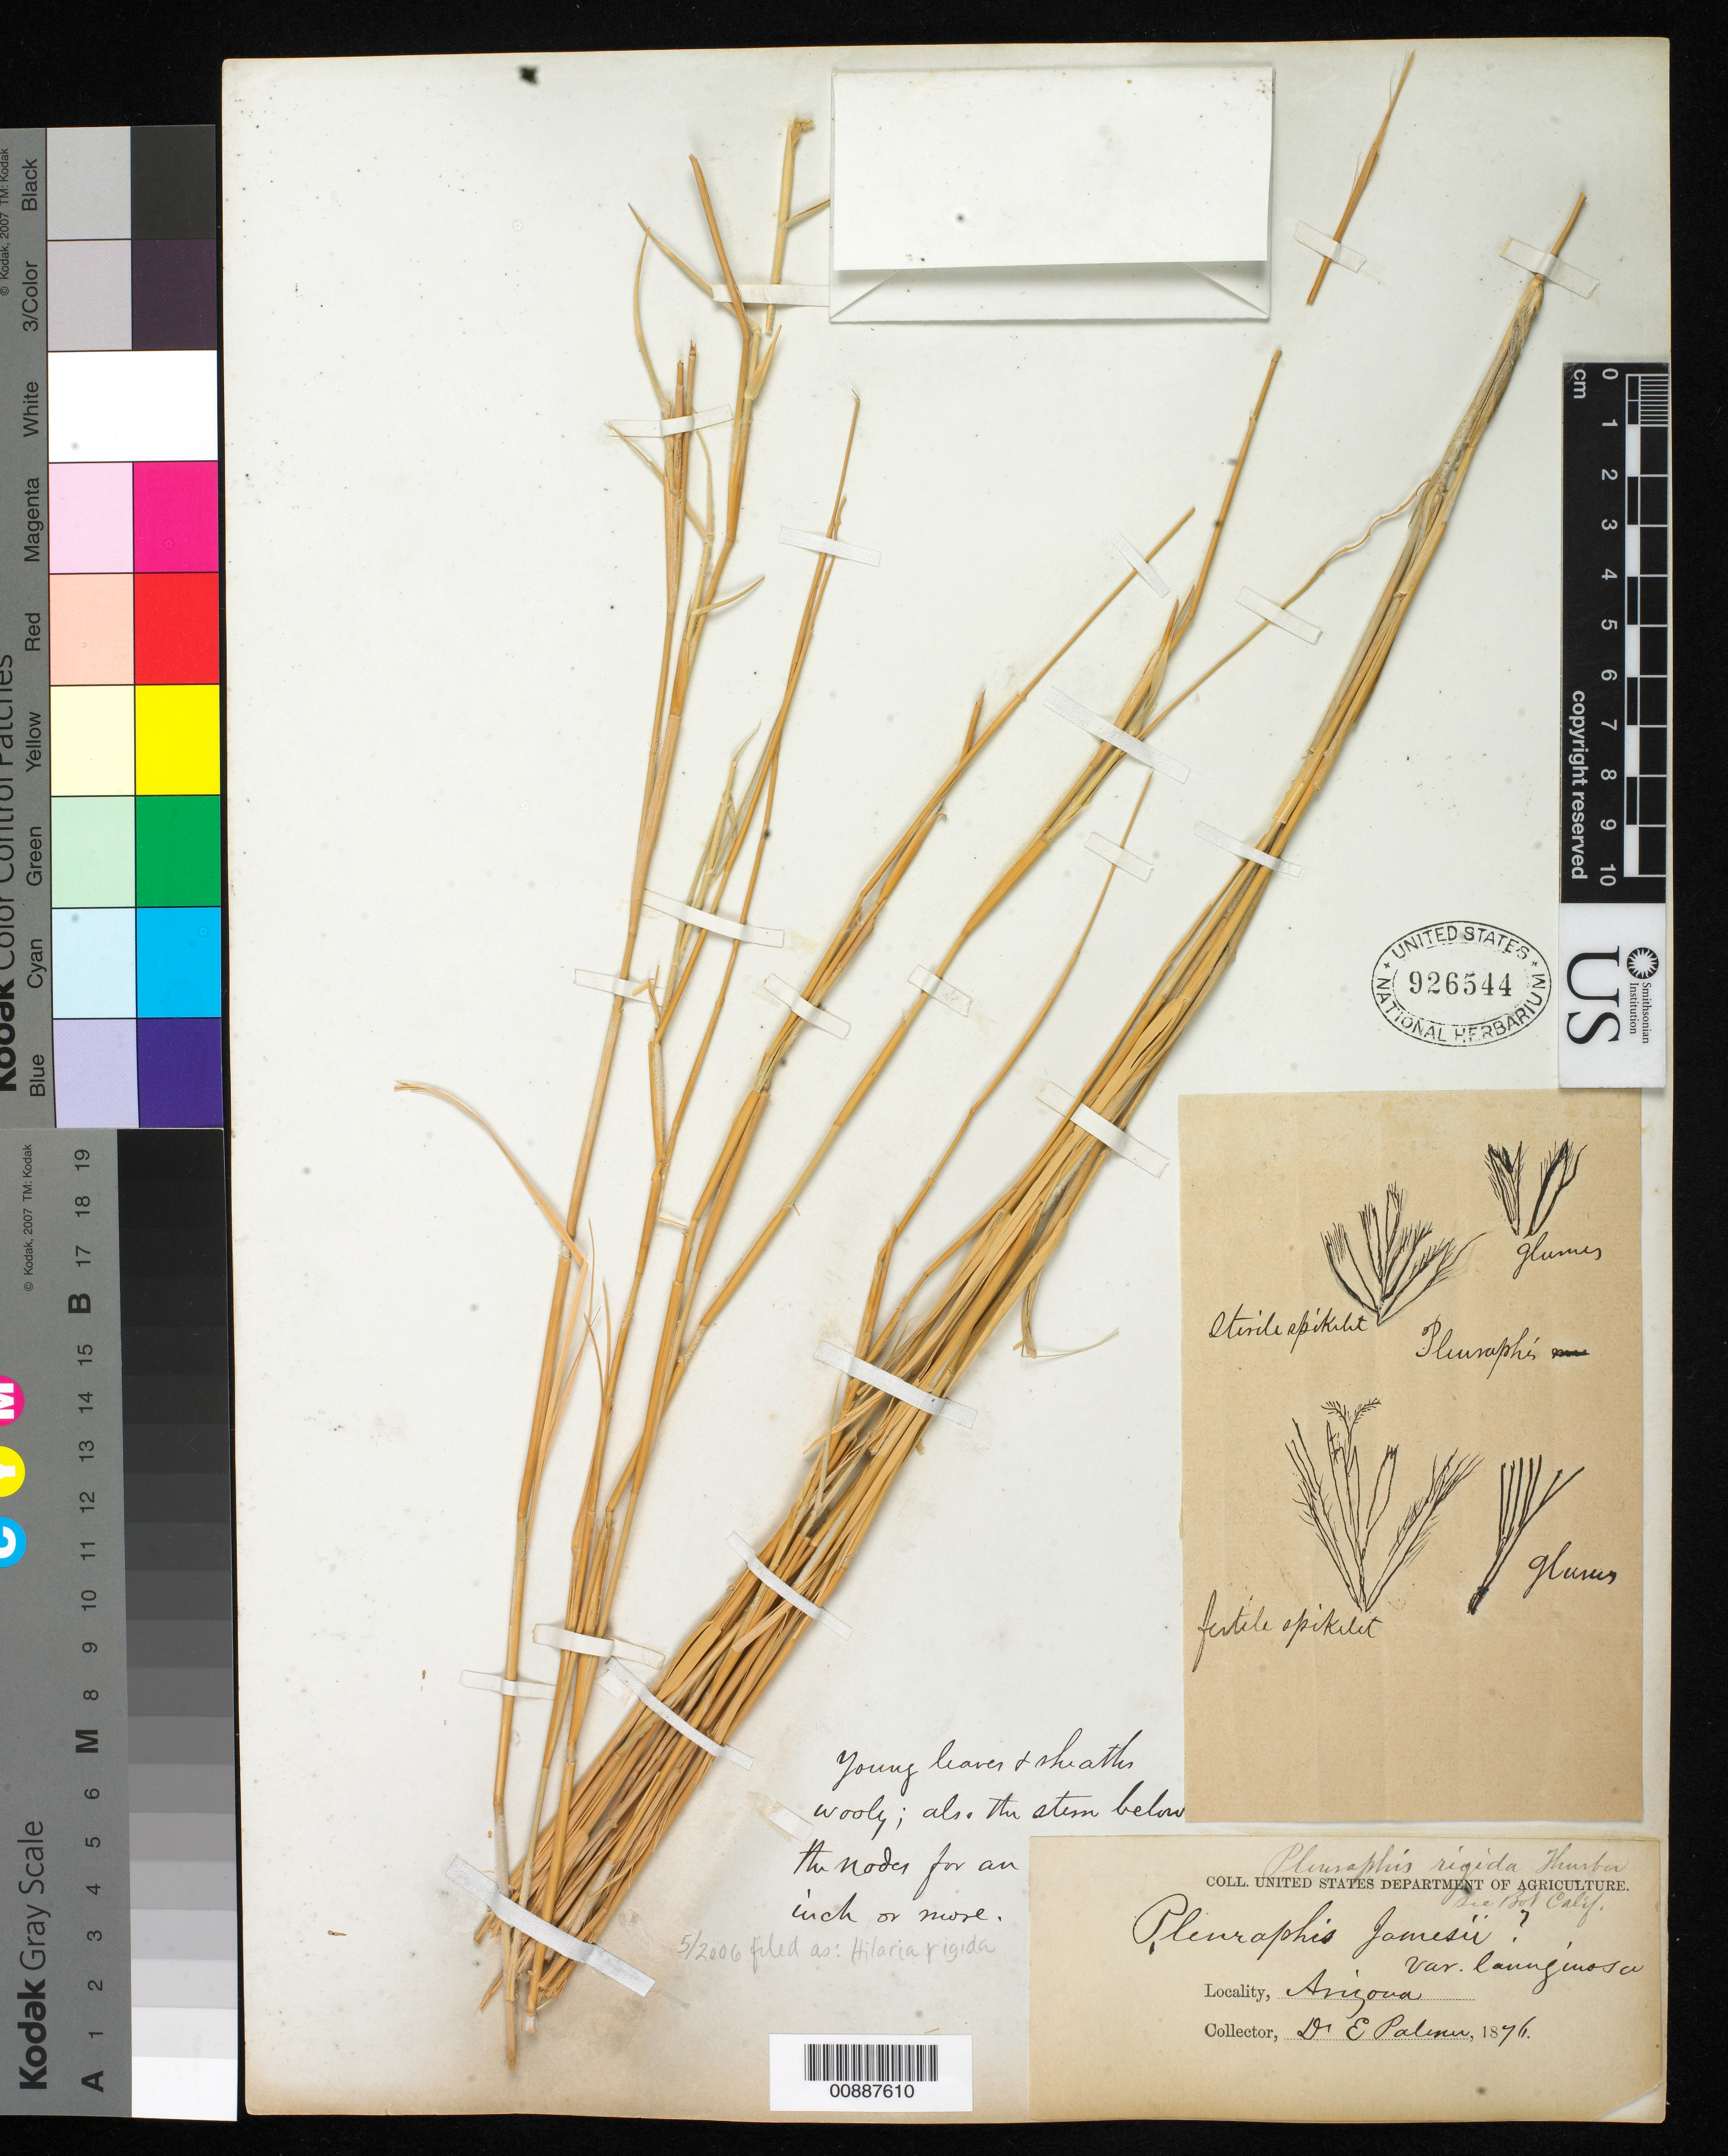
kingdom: Plantae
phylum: Tracheophyta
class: Liliopsida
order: Poales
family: Poaceae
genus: Hilaria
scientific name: Hilaria rigida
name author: (Thurb.) Benth. ex Scribn.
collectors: E. Palmer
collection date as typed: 1876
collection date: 1876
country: United States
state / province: Arizona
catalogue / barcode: US 926544